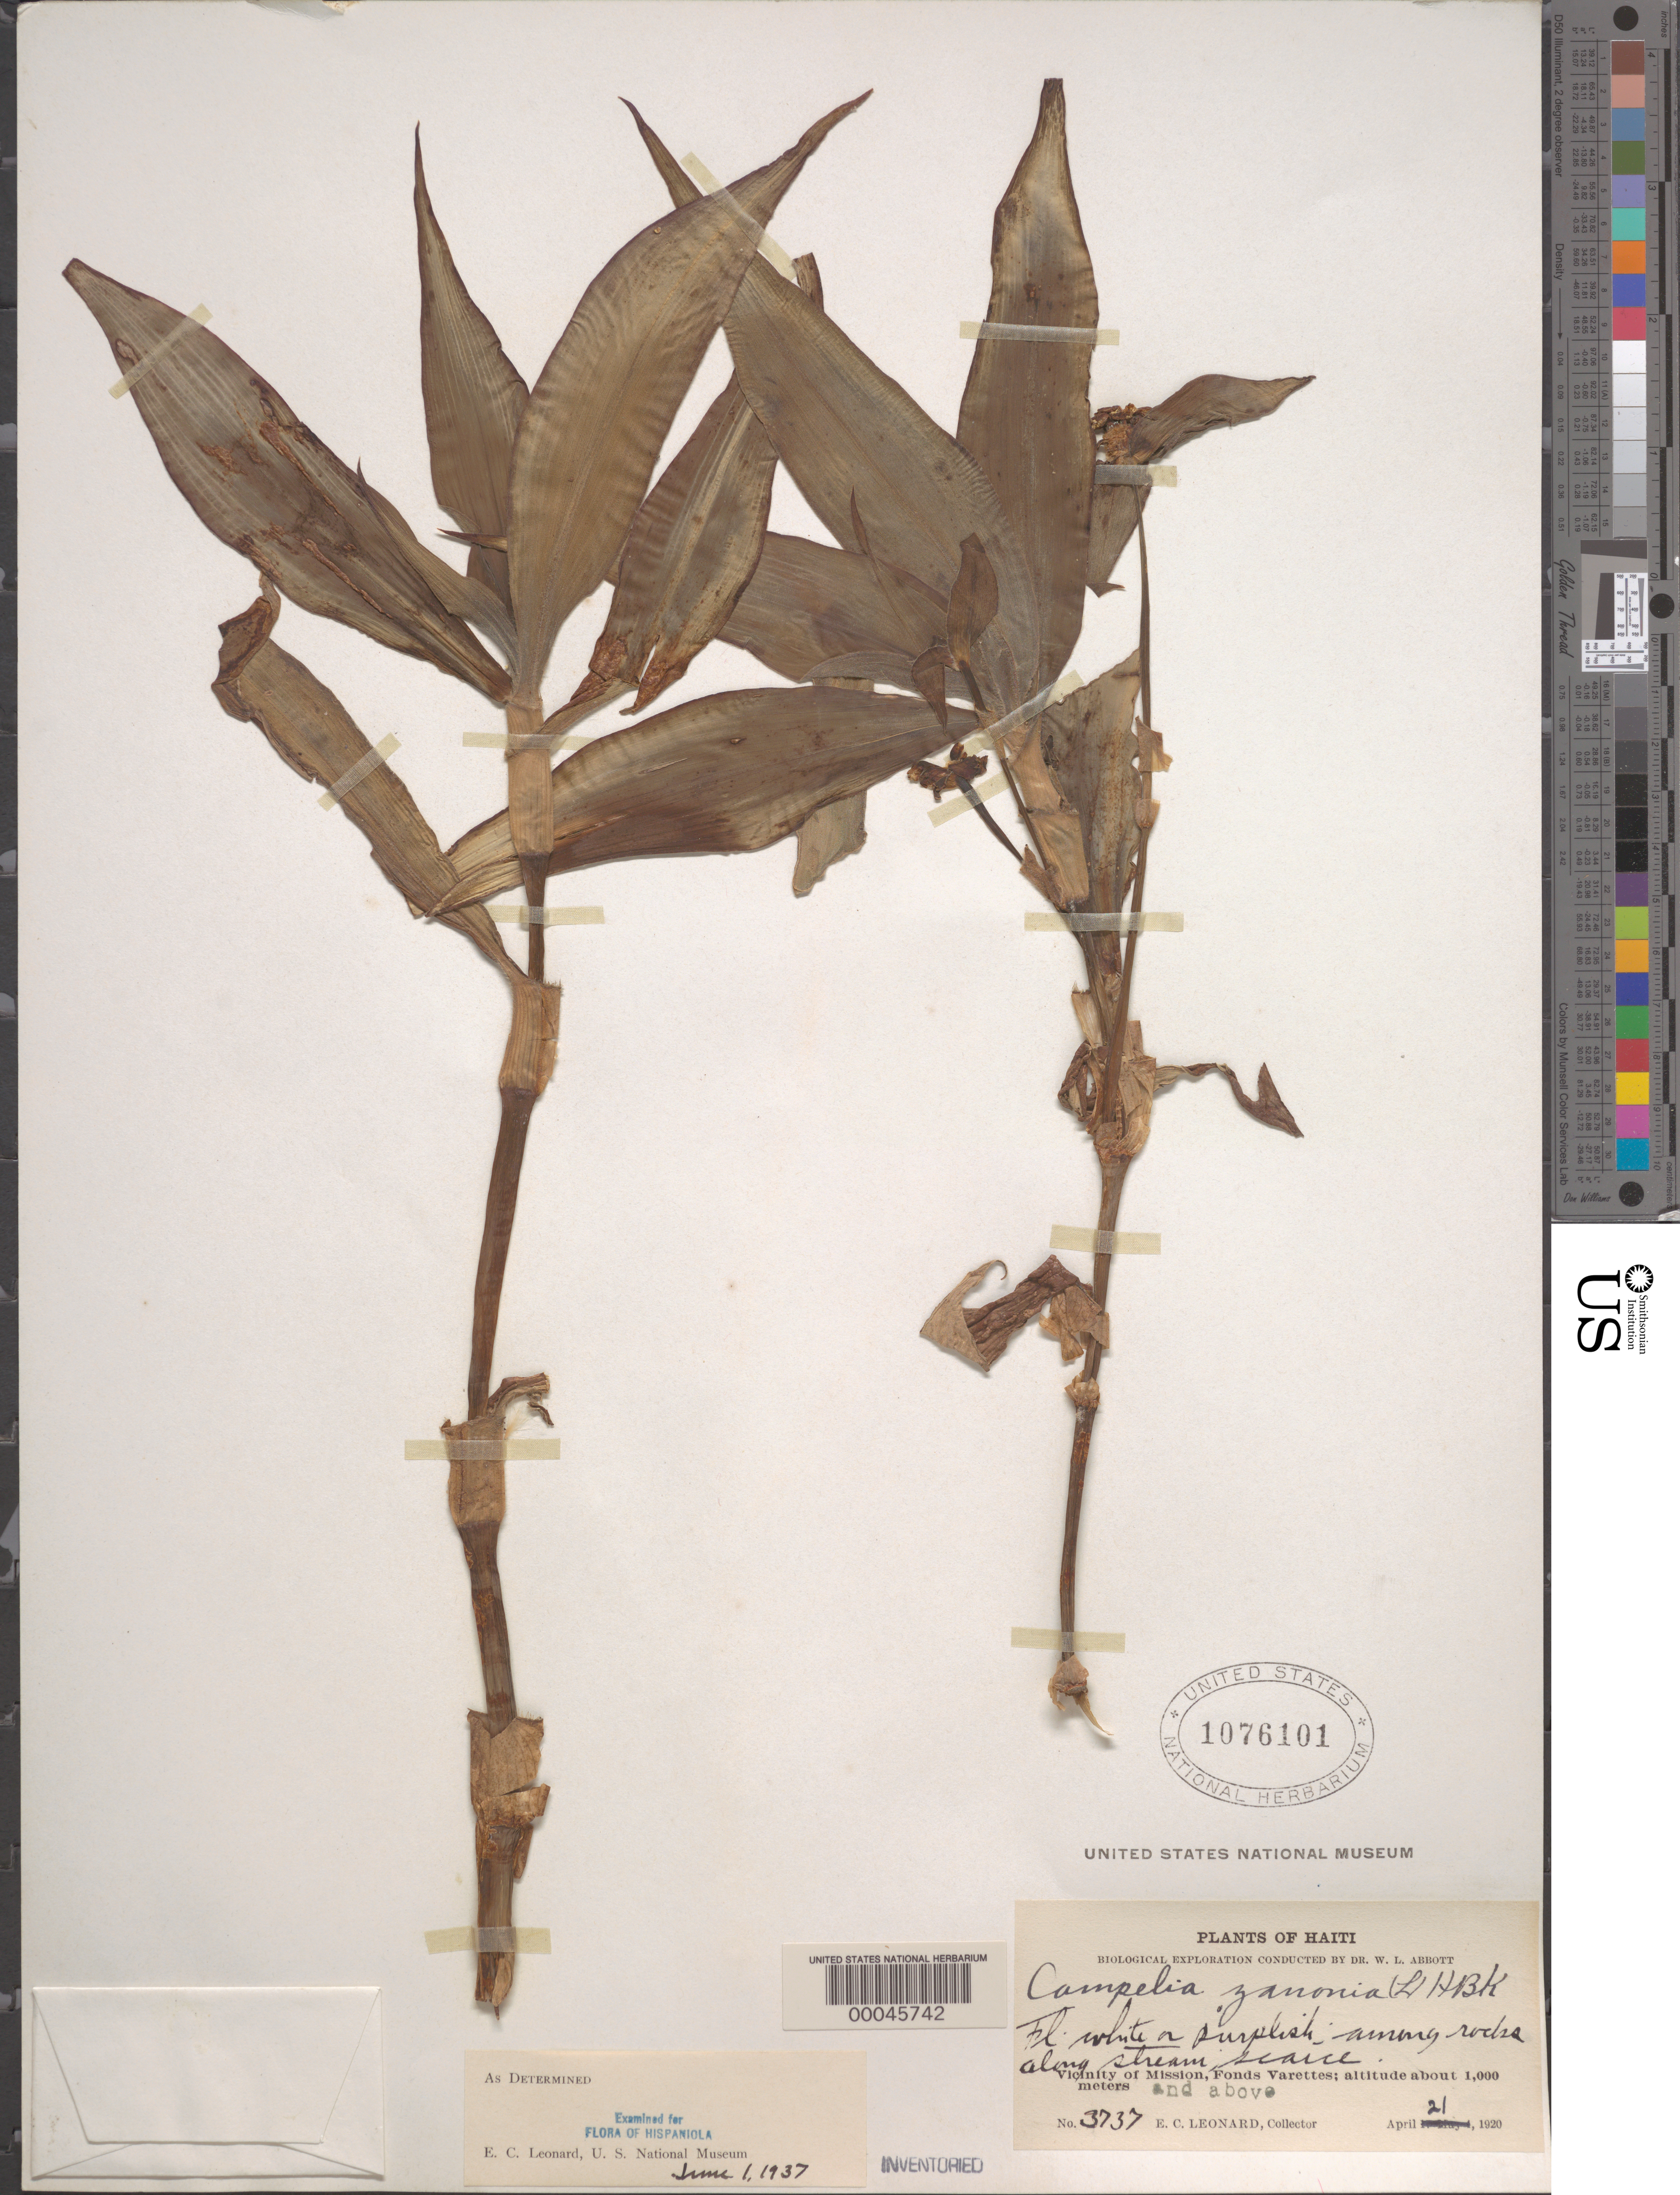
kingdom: Plantae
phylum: Tracheophyta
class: Liliopsida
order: Commelinales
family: Commelinaceae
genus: Tradescantia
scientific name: Tradescantia zanonia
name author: (L.) Sw.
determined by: Leonard, Emery C., (US)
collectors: E. C. Leonard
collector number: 3737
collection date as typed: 21 Apr 1920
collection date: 1920-04-21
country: Haiti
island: Hispaniola Island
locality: Near mission, fonds varettes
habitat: On rocks along stream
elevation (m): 1000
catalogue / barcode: US 1076101